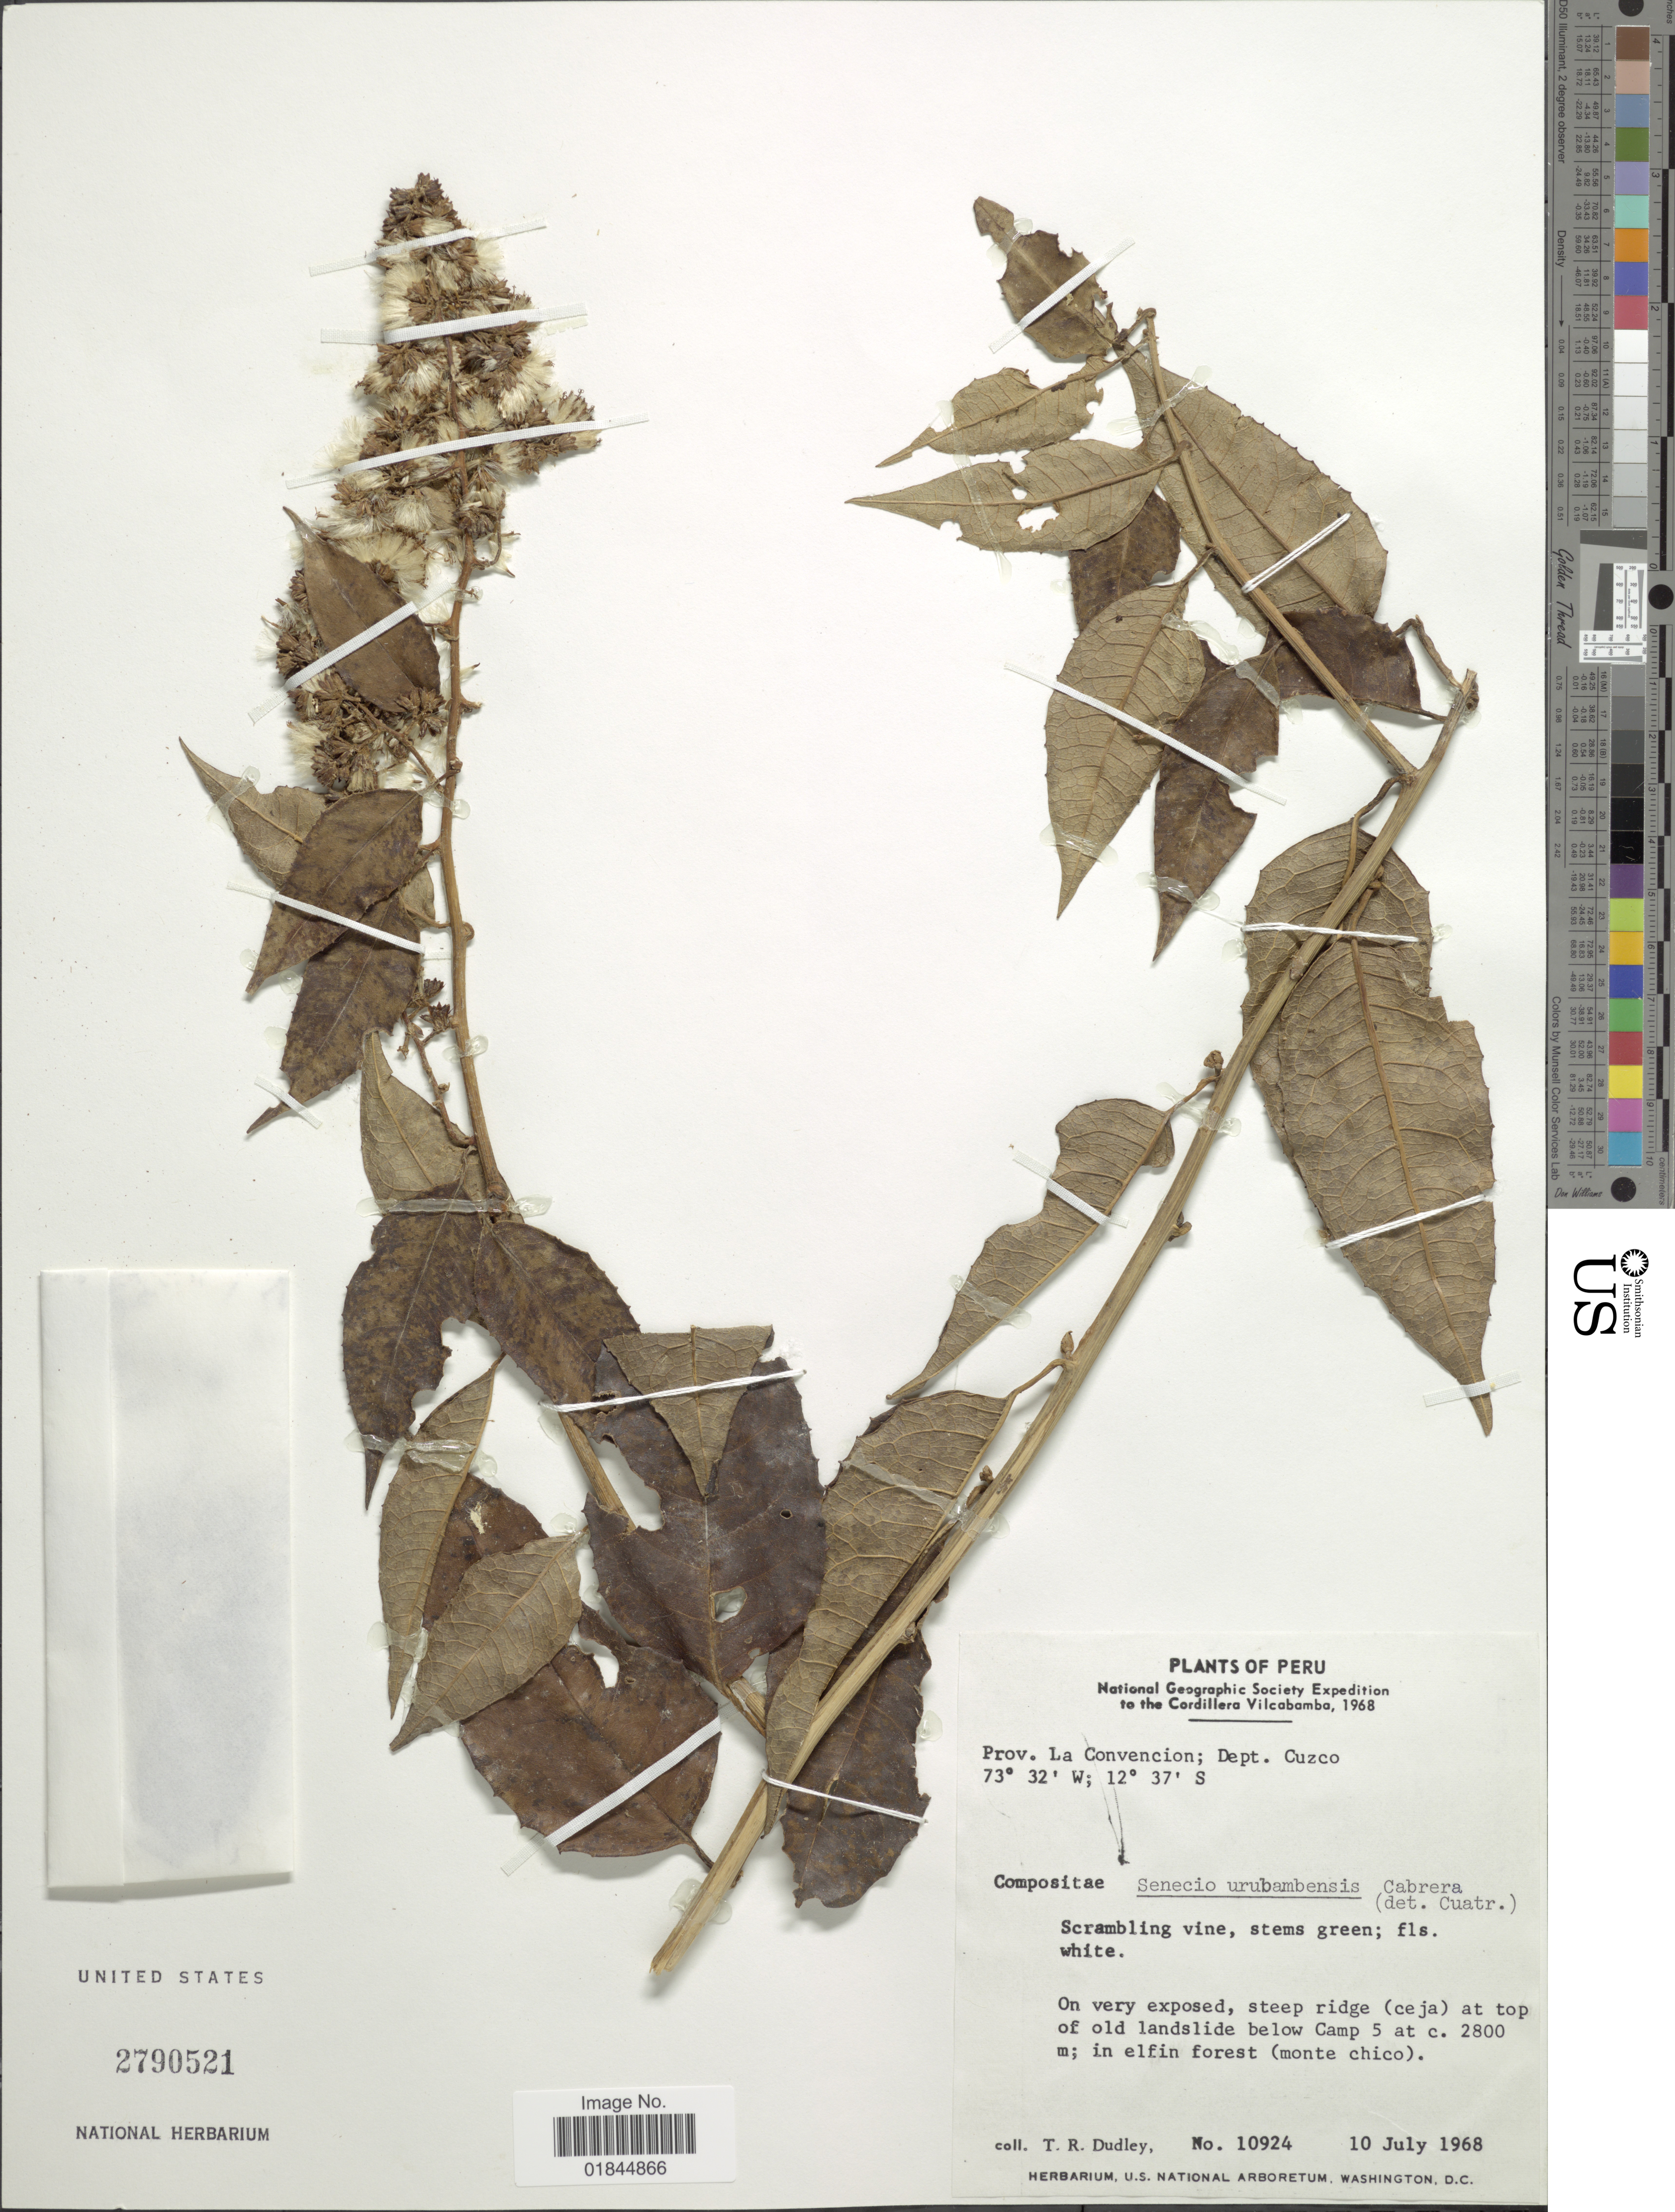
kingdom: Plantae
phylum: Tracheophyta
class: Magnoliopsida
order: Asterales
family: Asteraceae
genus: Pentacalia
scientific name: Pentacalia urubambensis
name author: (Cabrera) Cuatrec.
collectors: T. R. Dudley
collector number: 10924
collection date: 1968-07-10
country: Peru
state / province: Cusco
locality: Prov. La Convencion; Dept. Cuzco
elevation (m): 2800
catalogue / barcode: US 2790521